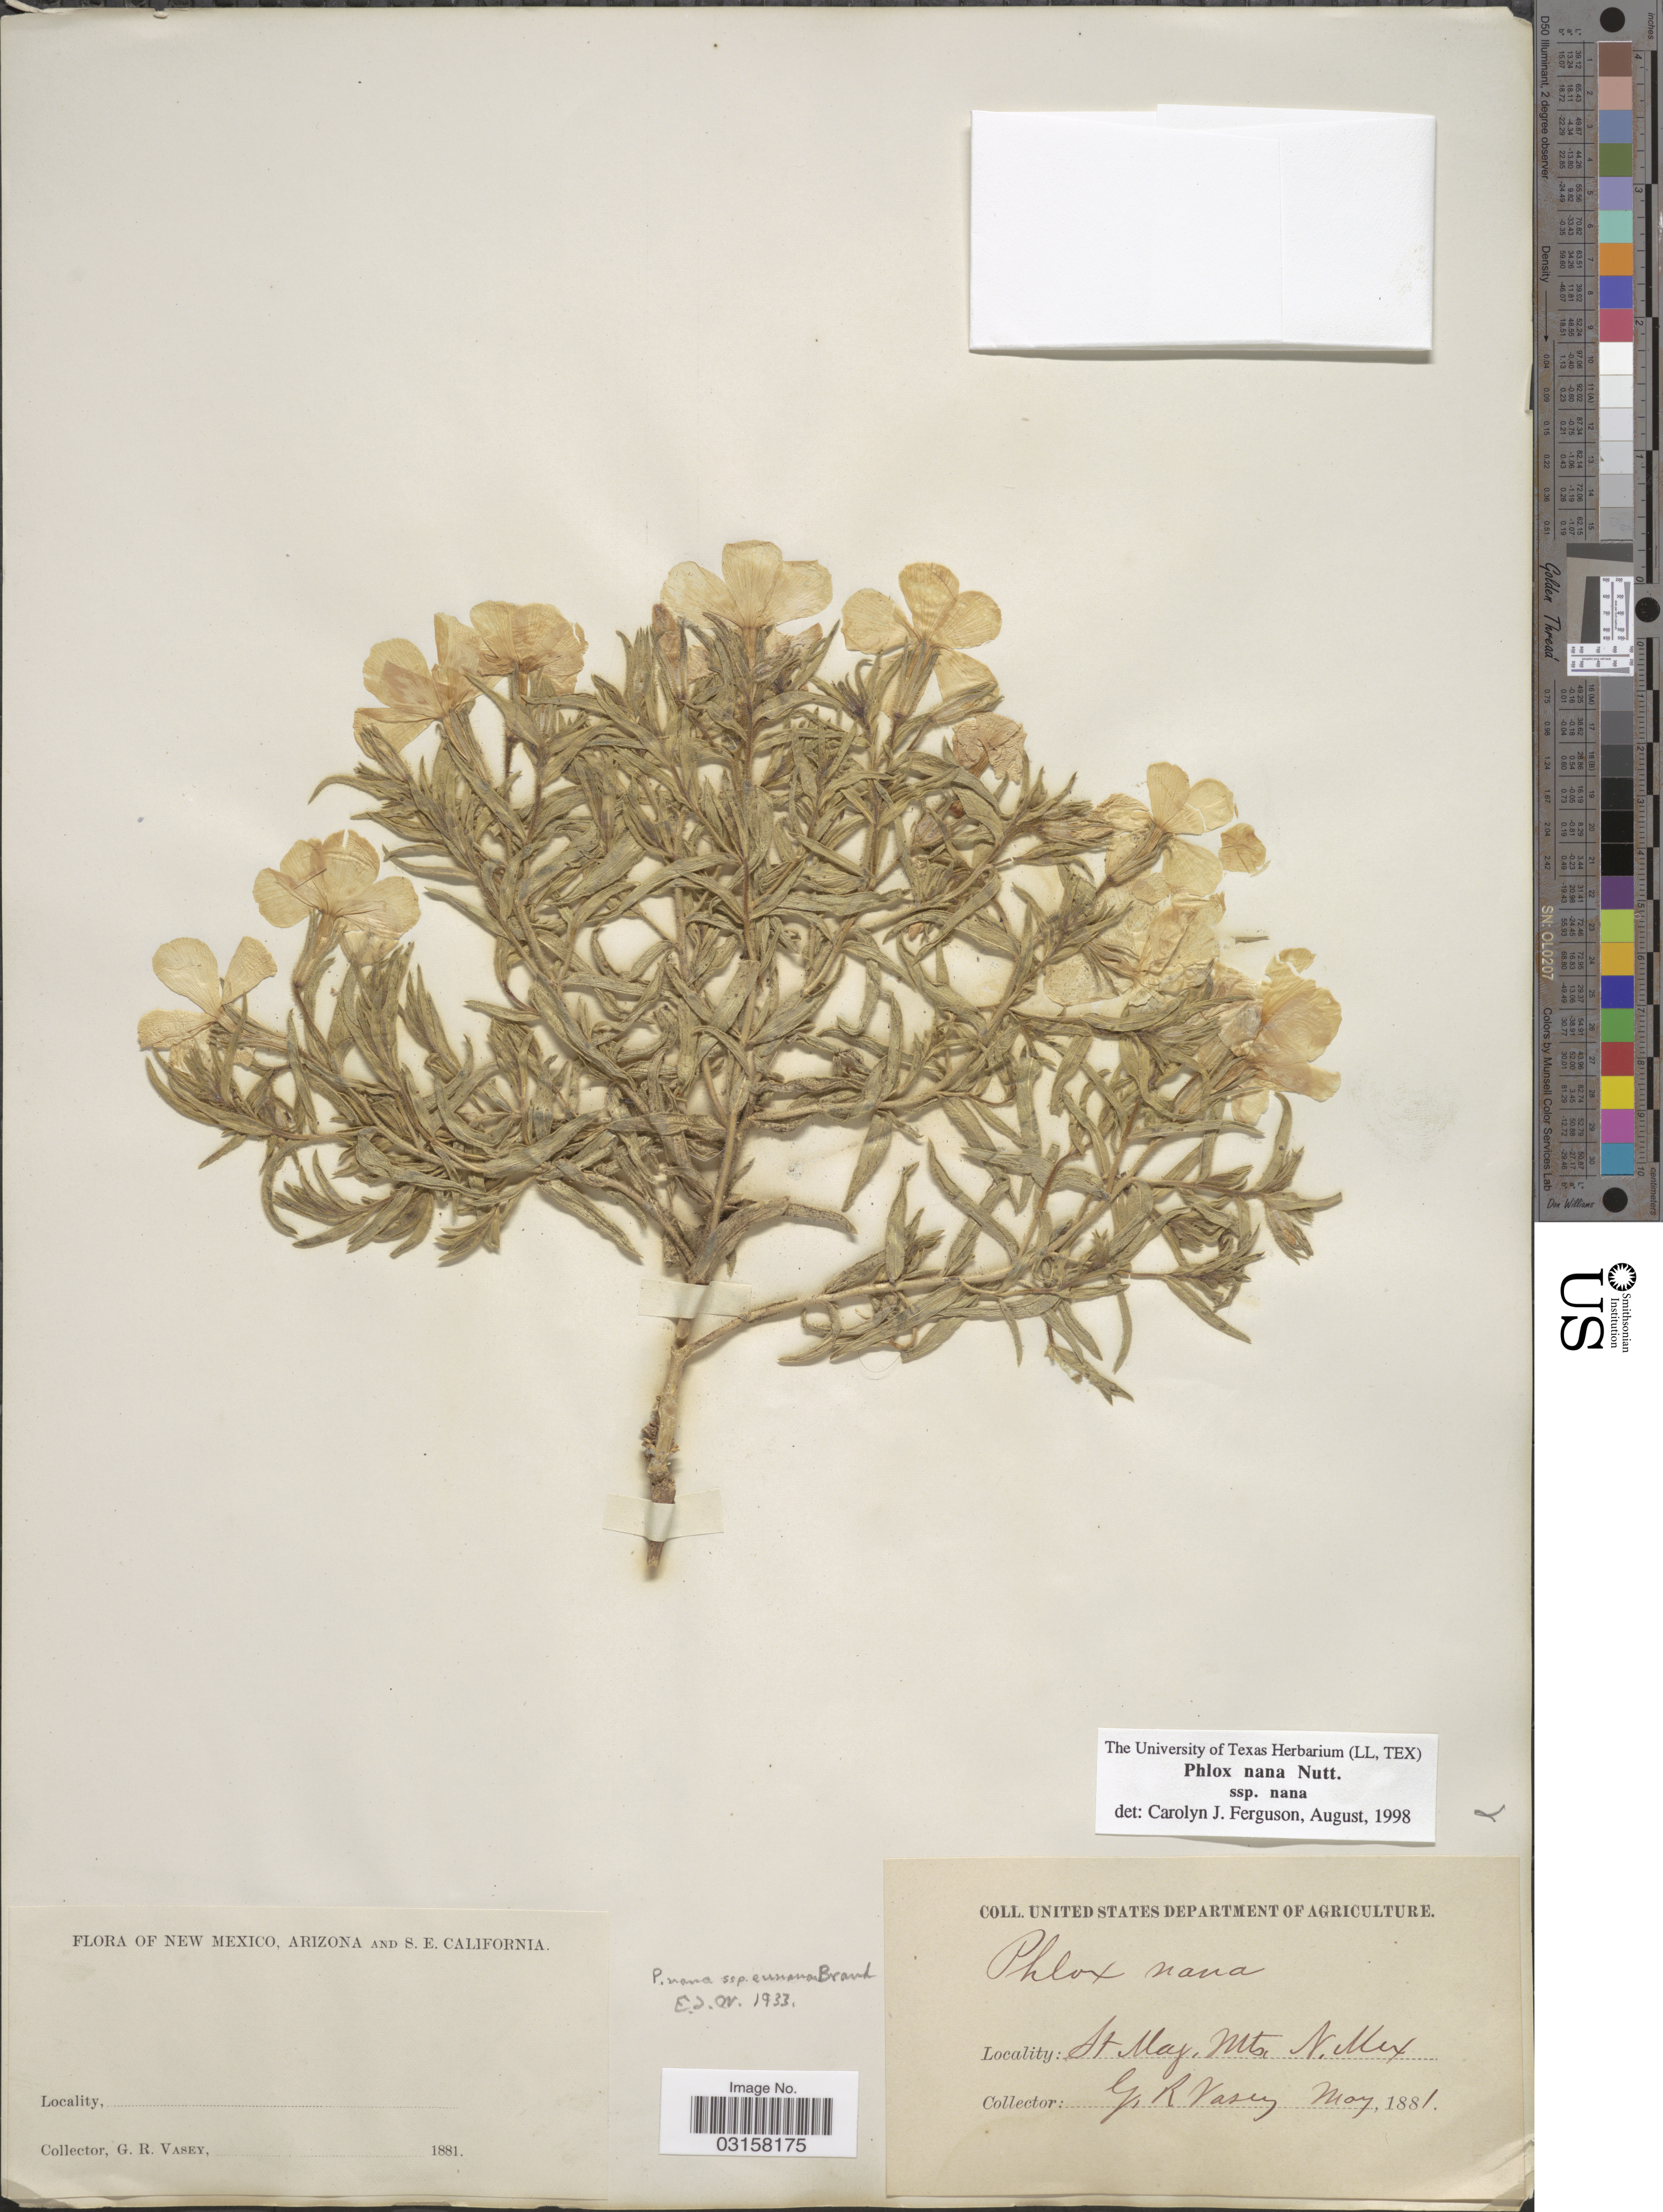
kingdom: Plantae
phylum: Tracheophyta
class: Magnoliopsida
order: Ericales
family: Polemoniaceae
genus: Phlox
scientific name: Phlox nana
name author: Nutt.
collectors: G. R. Vasey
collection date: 1881-05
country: United States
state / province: New Mexico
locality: St. Maj. Mts.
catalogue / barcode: US 103181